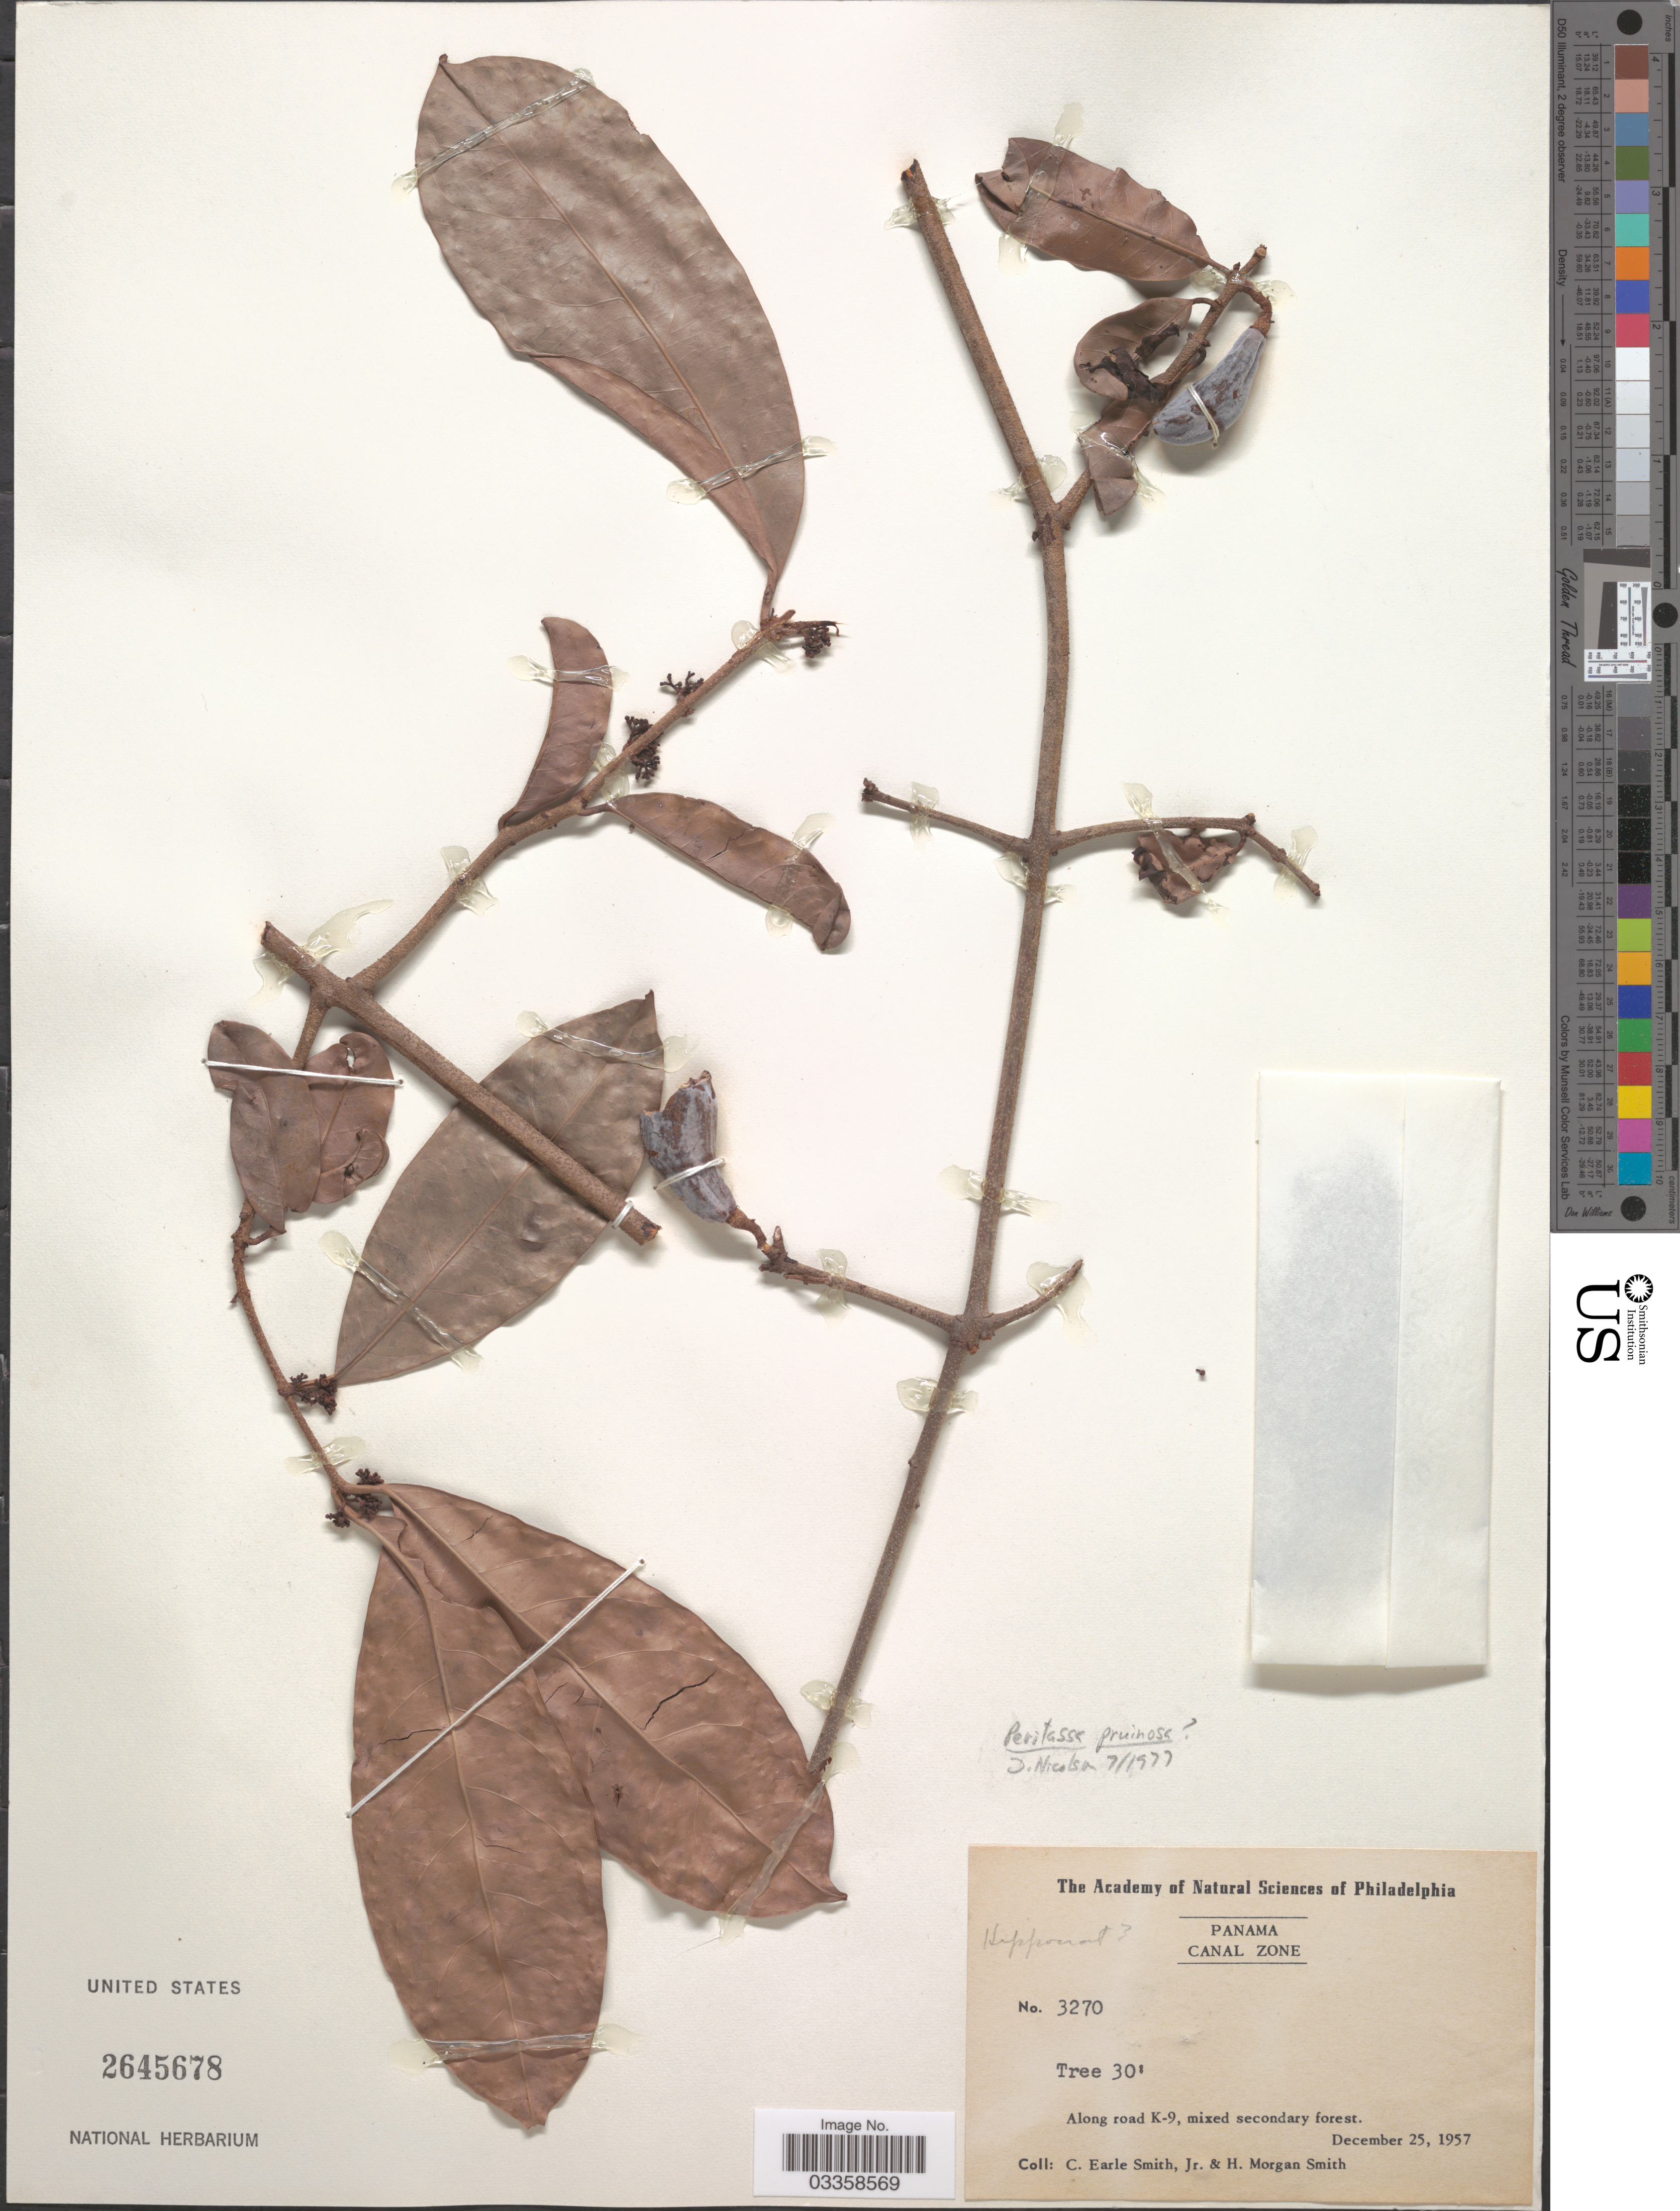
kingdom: Plantae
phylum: Tracheophyta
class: Magnoliopsida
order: Celastrales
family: Celastraceae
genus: Peritassa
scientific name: Peritassa pruinosa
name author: (Seem.) A.C. Sm.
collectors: C. E. Smith Jr. & H. M. Smith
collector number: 3270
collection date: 1957-12-25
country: Panama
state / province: Colón / Panamá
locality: Canal Zone. Along road K-9.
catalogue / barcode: US 2645678